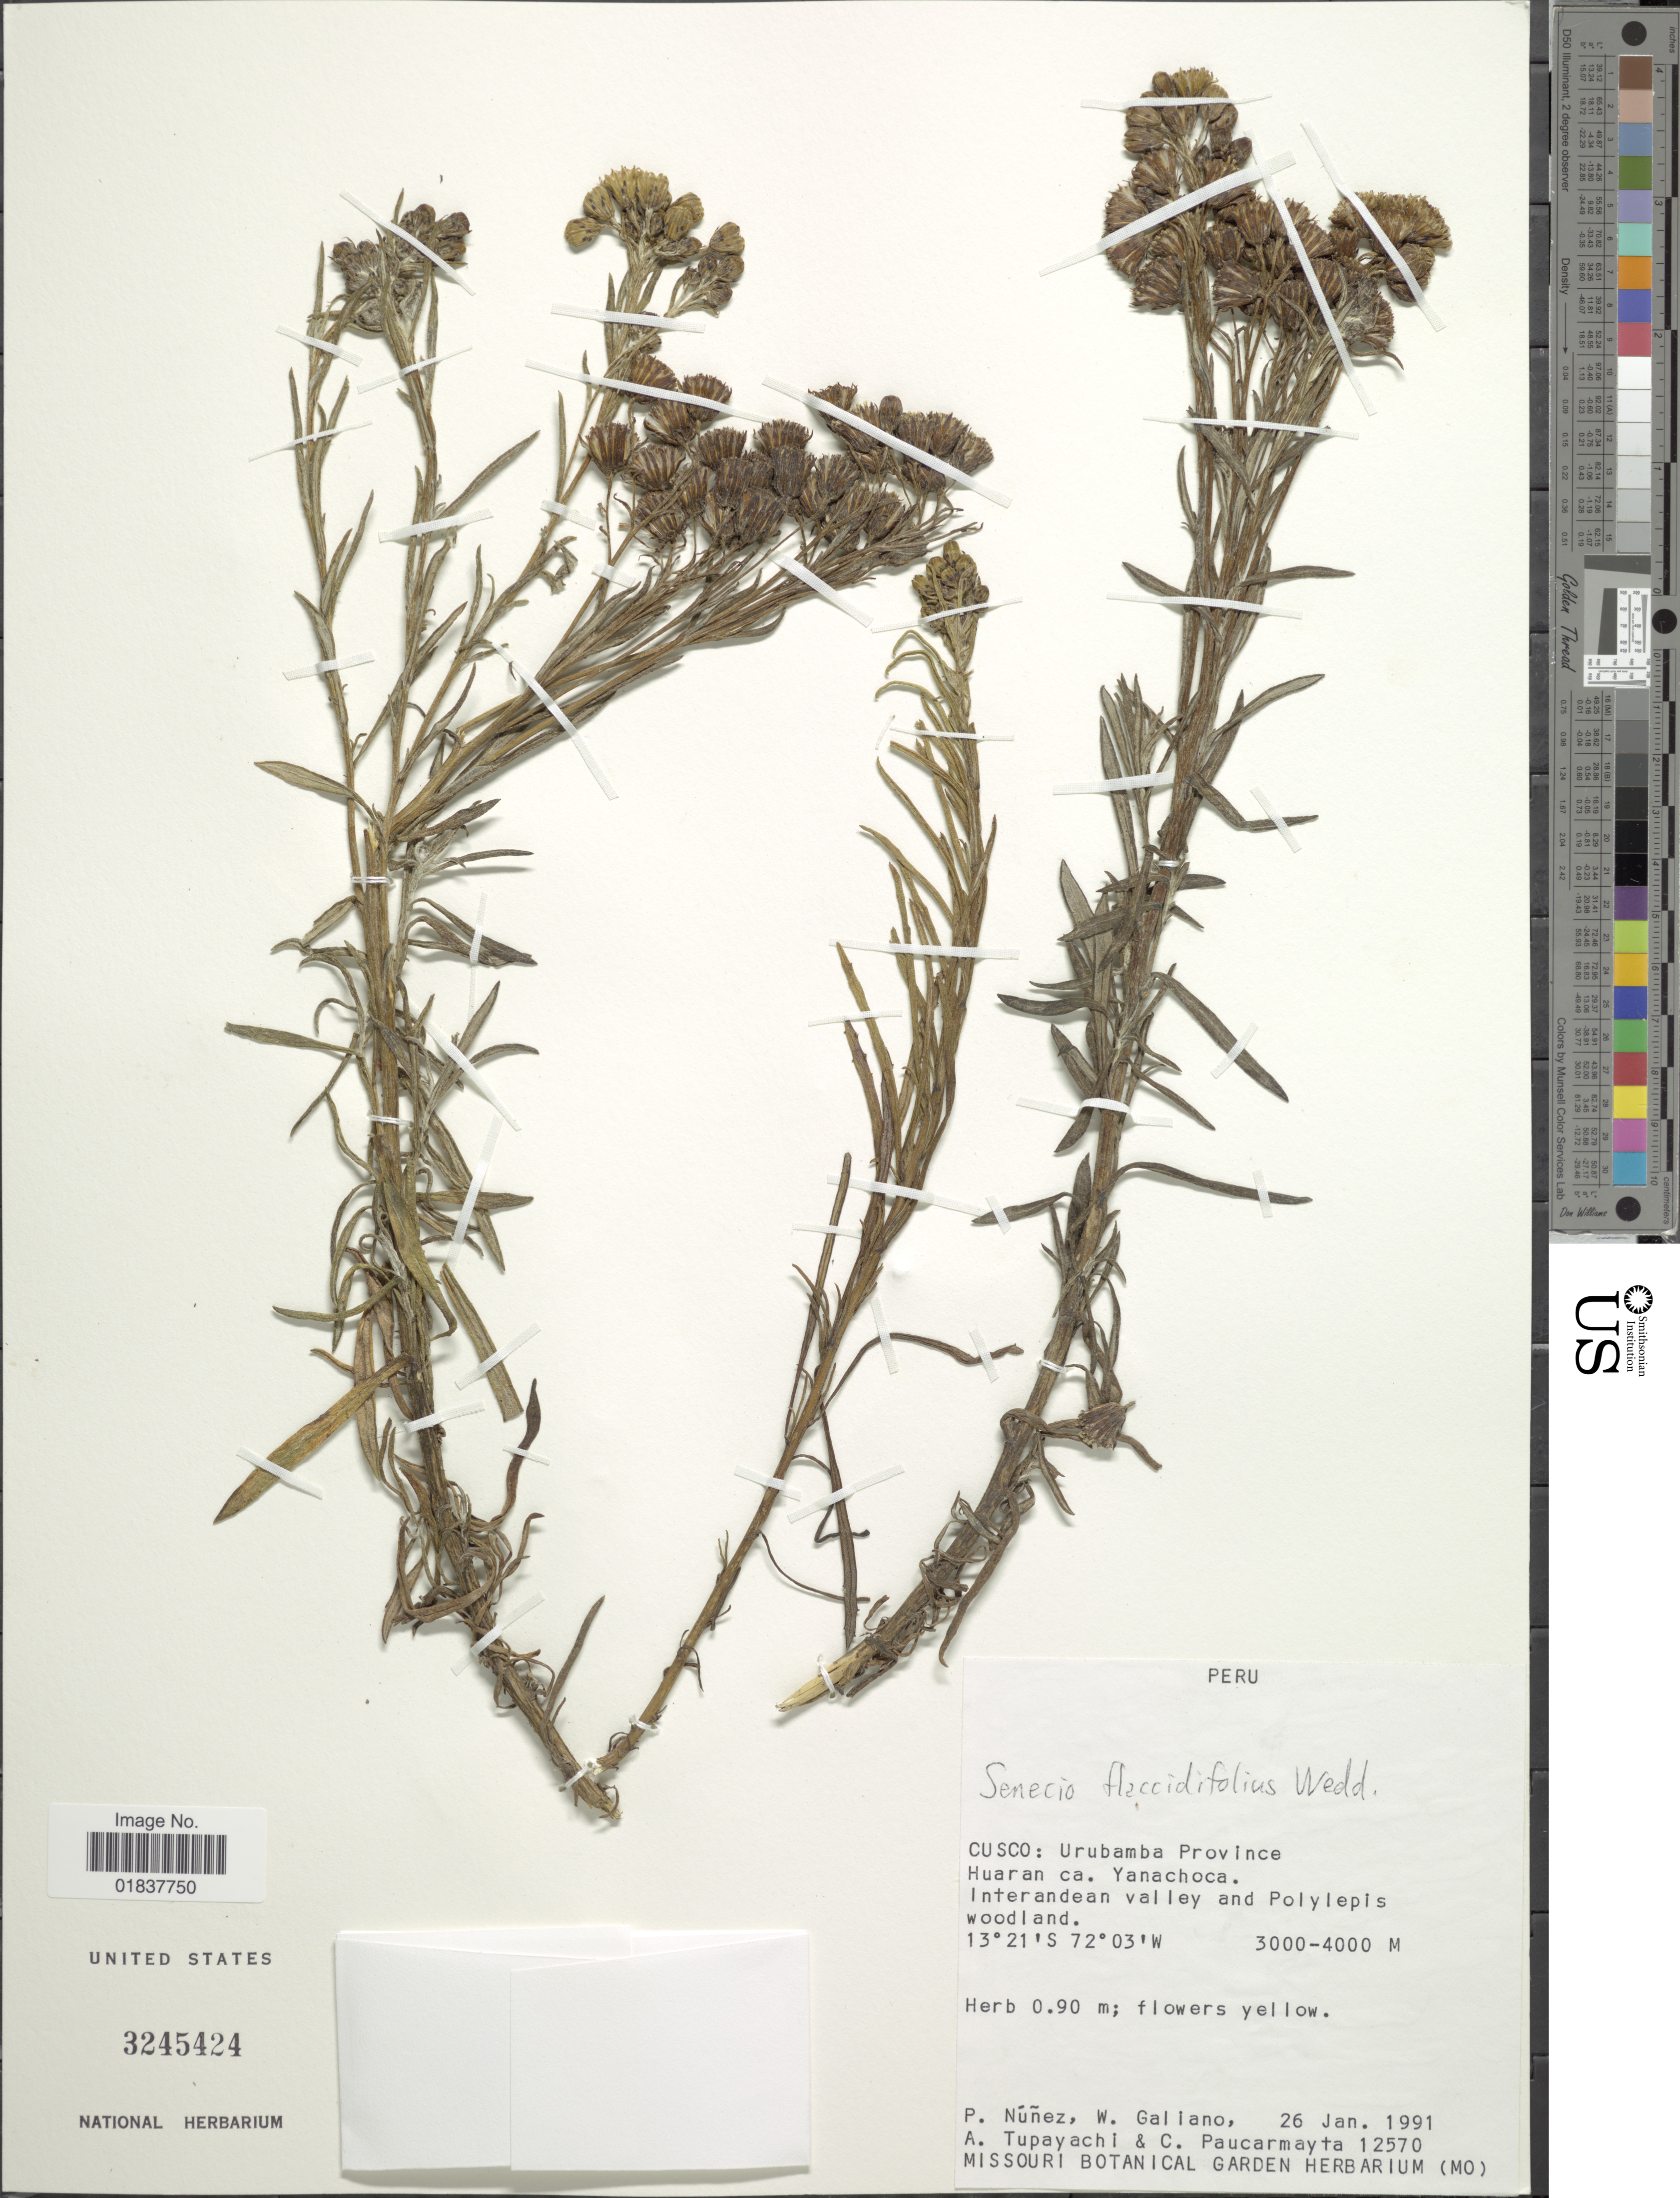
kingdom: Plantae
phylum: Tracheophyta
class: Magnoliopsida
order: Asterales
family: Asteraceae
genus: Senecio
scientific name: Senecio flaccidifolius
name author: Wedd.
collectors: P. Nuñez V., W. Galiano, A. Tupayachi H. & C. Paucarmayta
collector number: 12570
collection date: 1991-01-26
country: Peru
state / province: Cusco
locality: Urubamba Province, Huaran ca. Yanacocha, Interandean valley and Polylepis woodland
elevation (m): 3000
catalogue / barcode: US 3245424